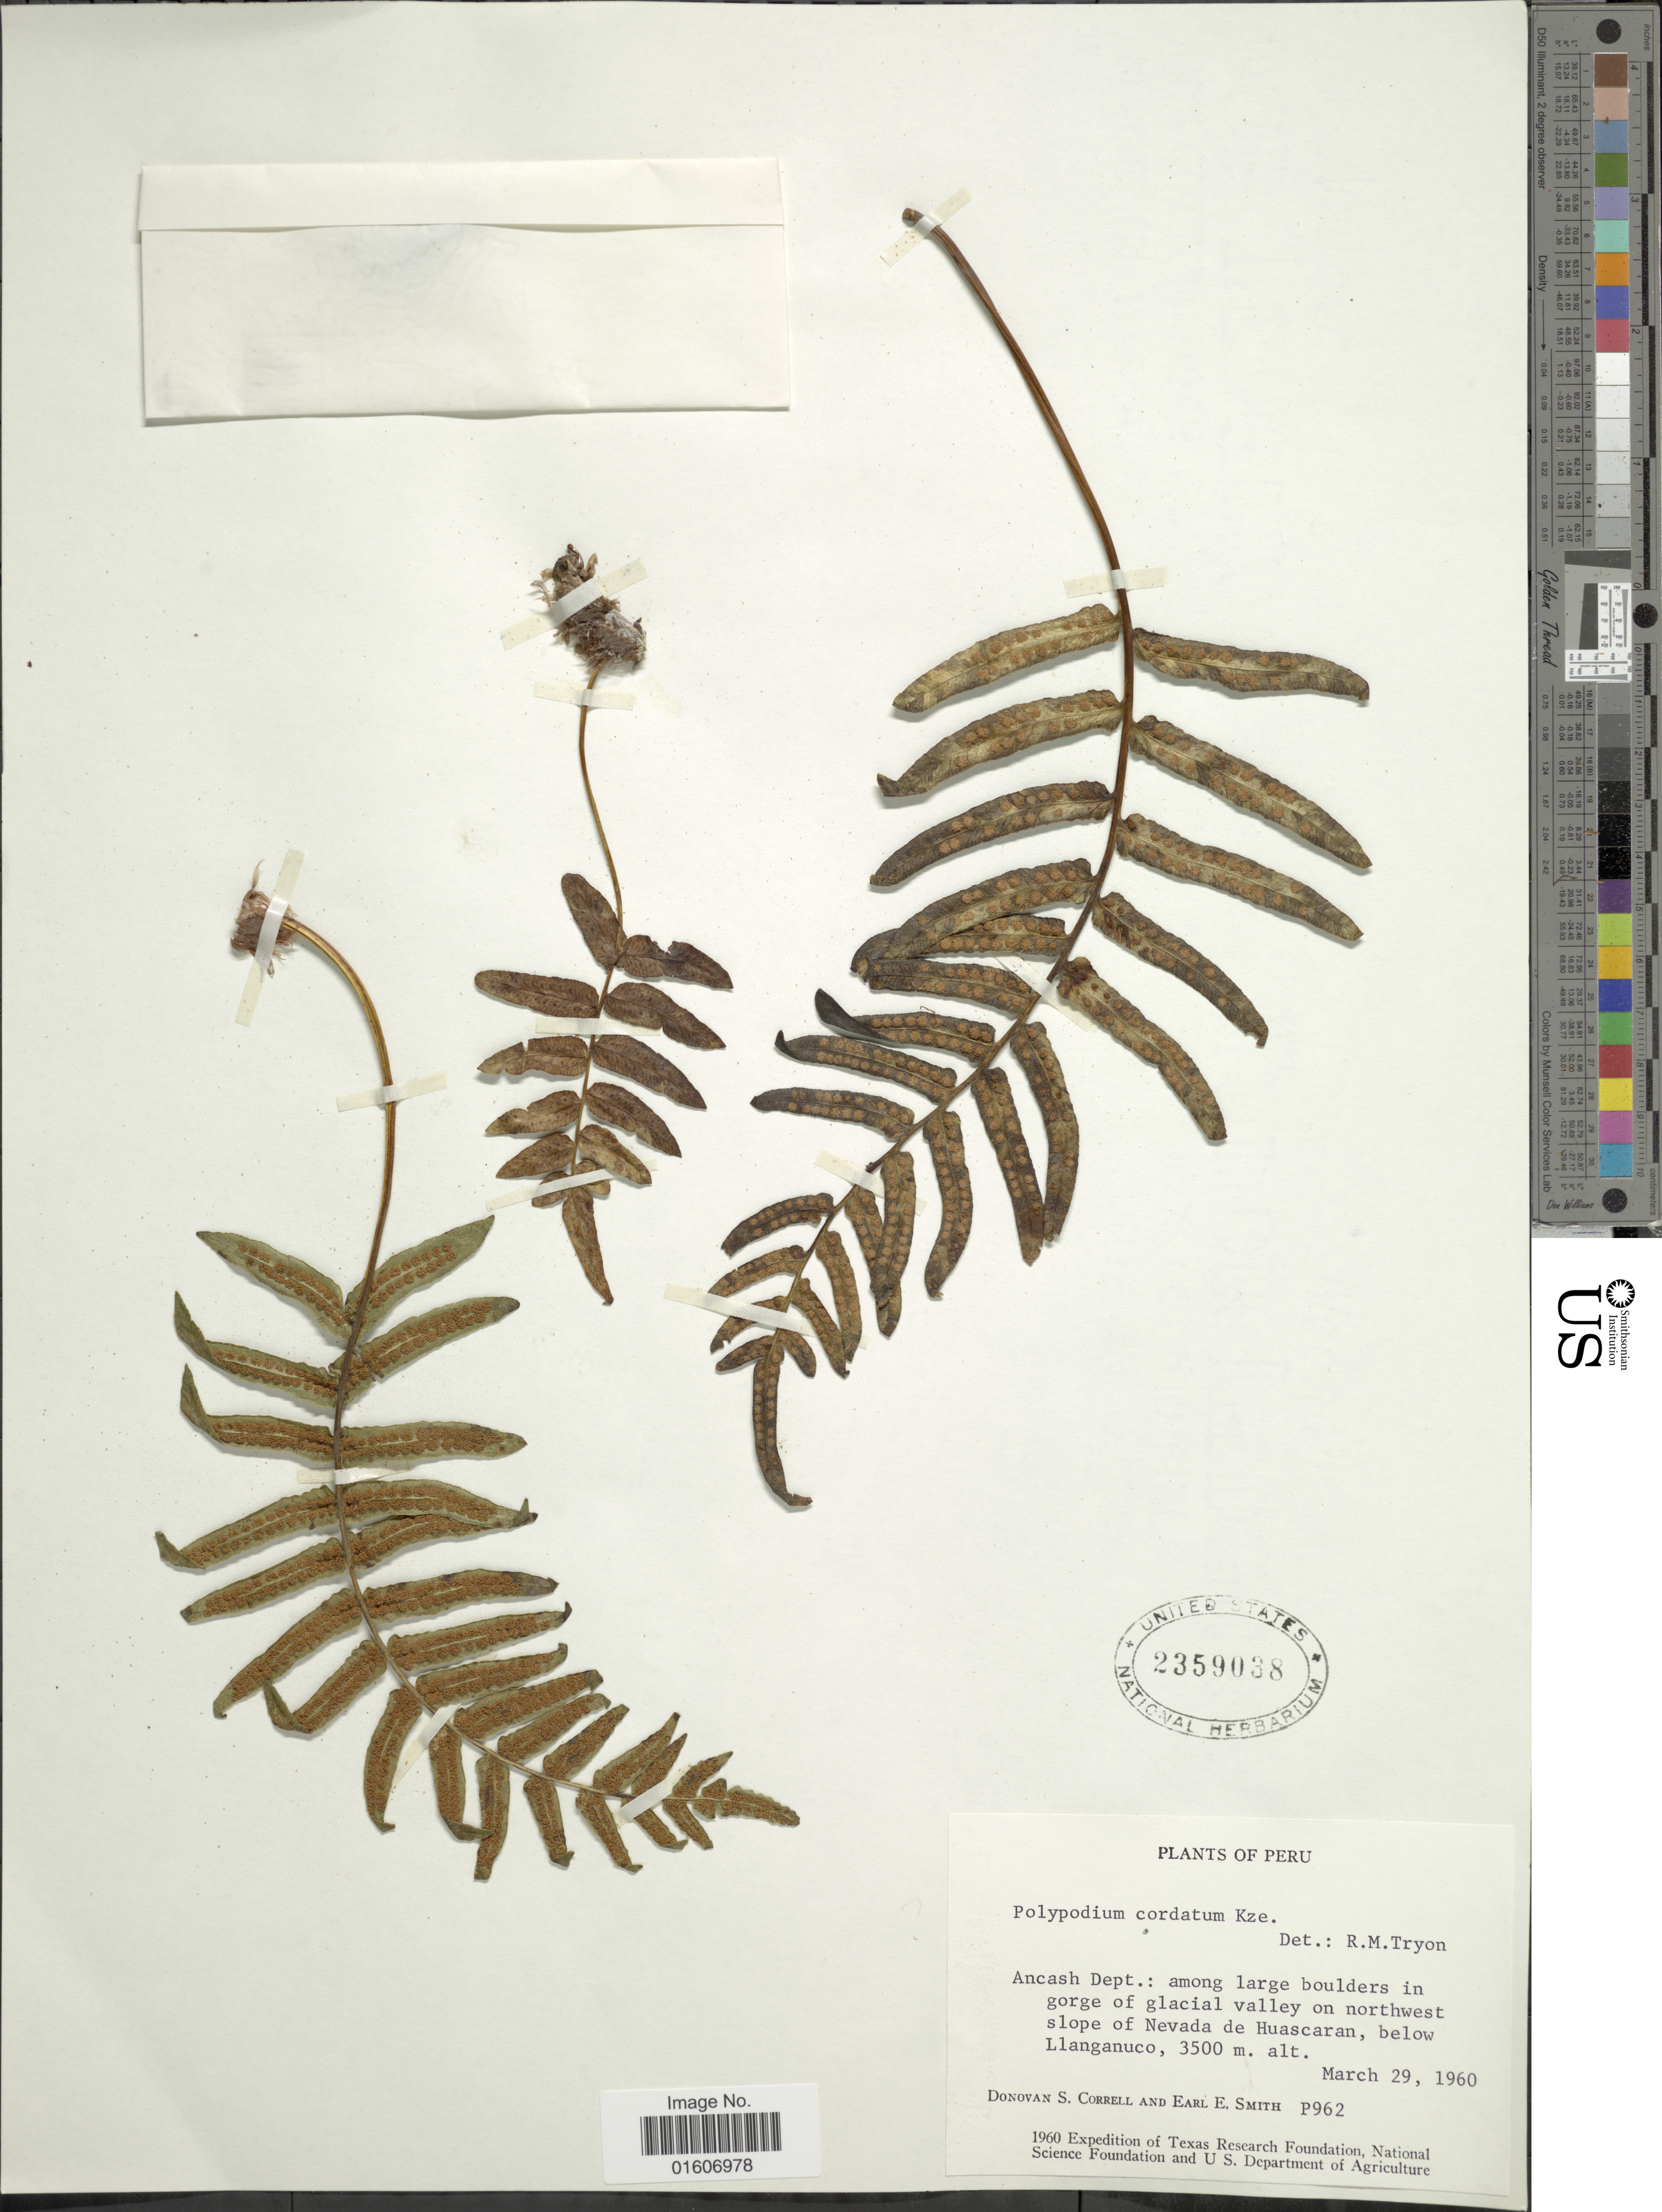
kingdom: Plantae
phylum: Tracheophyta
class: Polypodiopsida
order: Polypodiales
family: Polypodiaceae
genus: Serpocaulon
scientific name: Serpocaulon sessilifolium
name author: (Desv.) A.R. Sm.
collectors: D. S. Correll & E. E. Smith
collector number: P962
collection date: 1960-03-29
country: Peru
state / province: Ancash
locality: Ancash Dept.: among large boulders in gorge of glacial valley on northwest slope of Nevada de Huascaram, nelow Llanganuco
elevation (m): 3500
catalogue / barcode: US 2359038